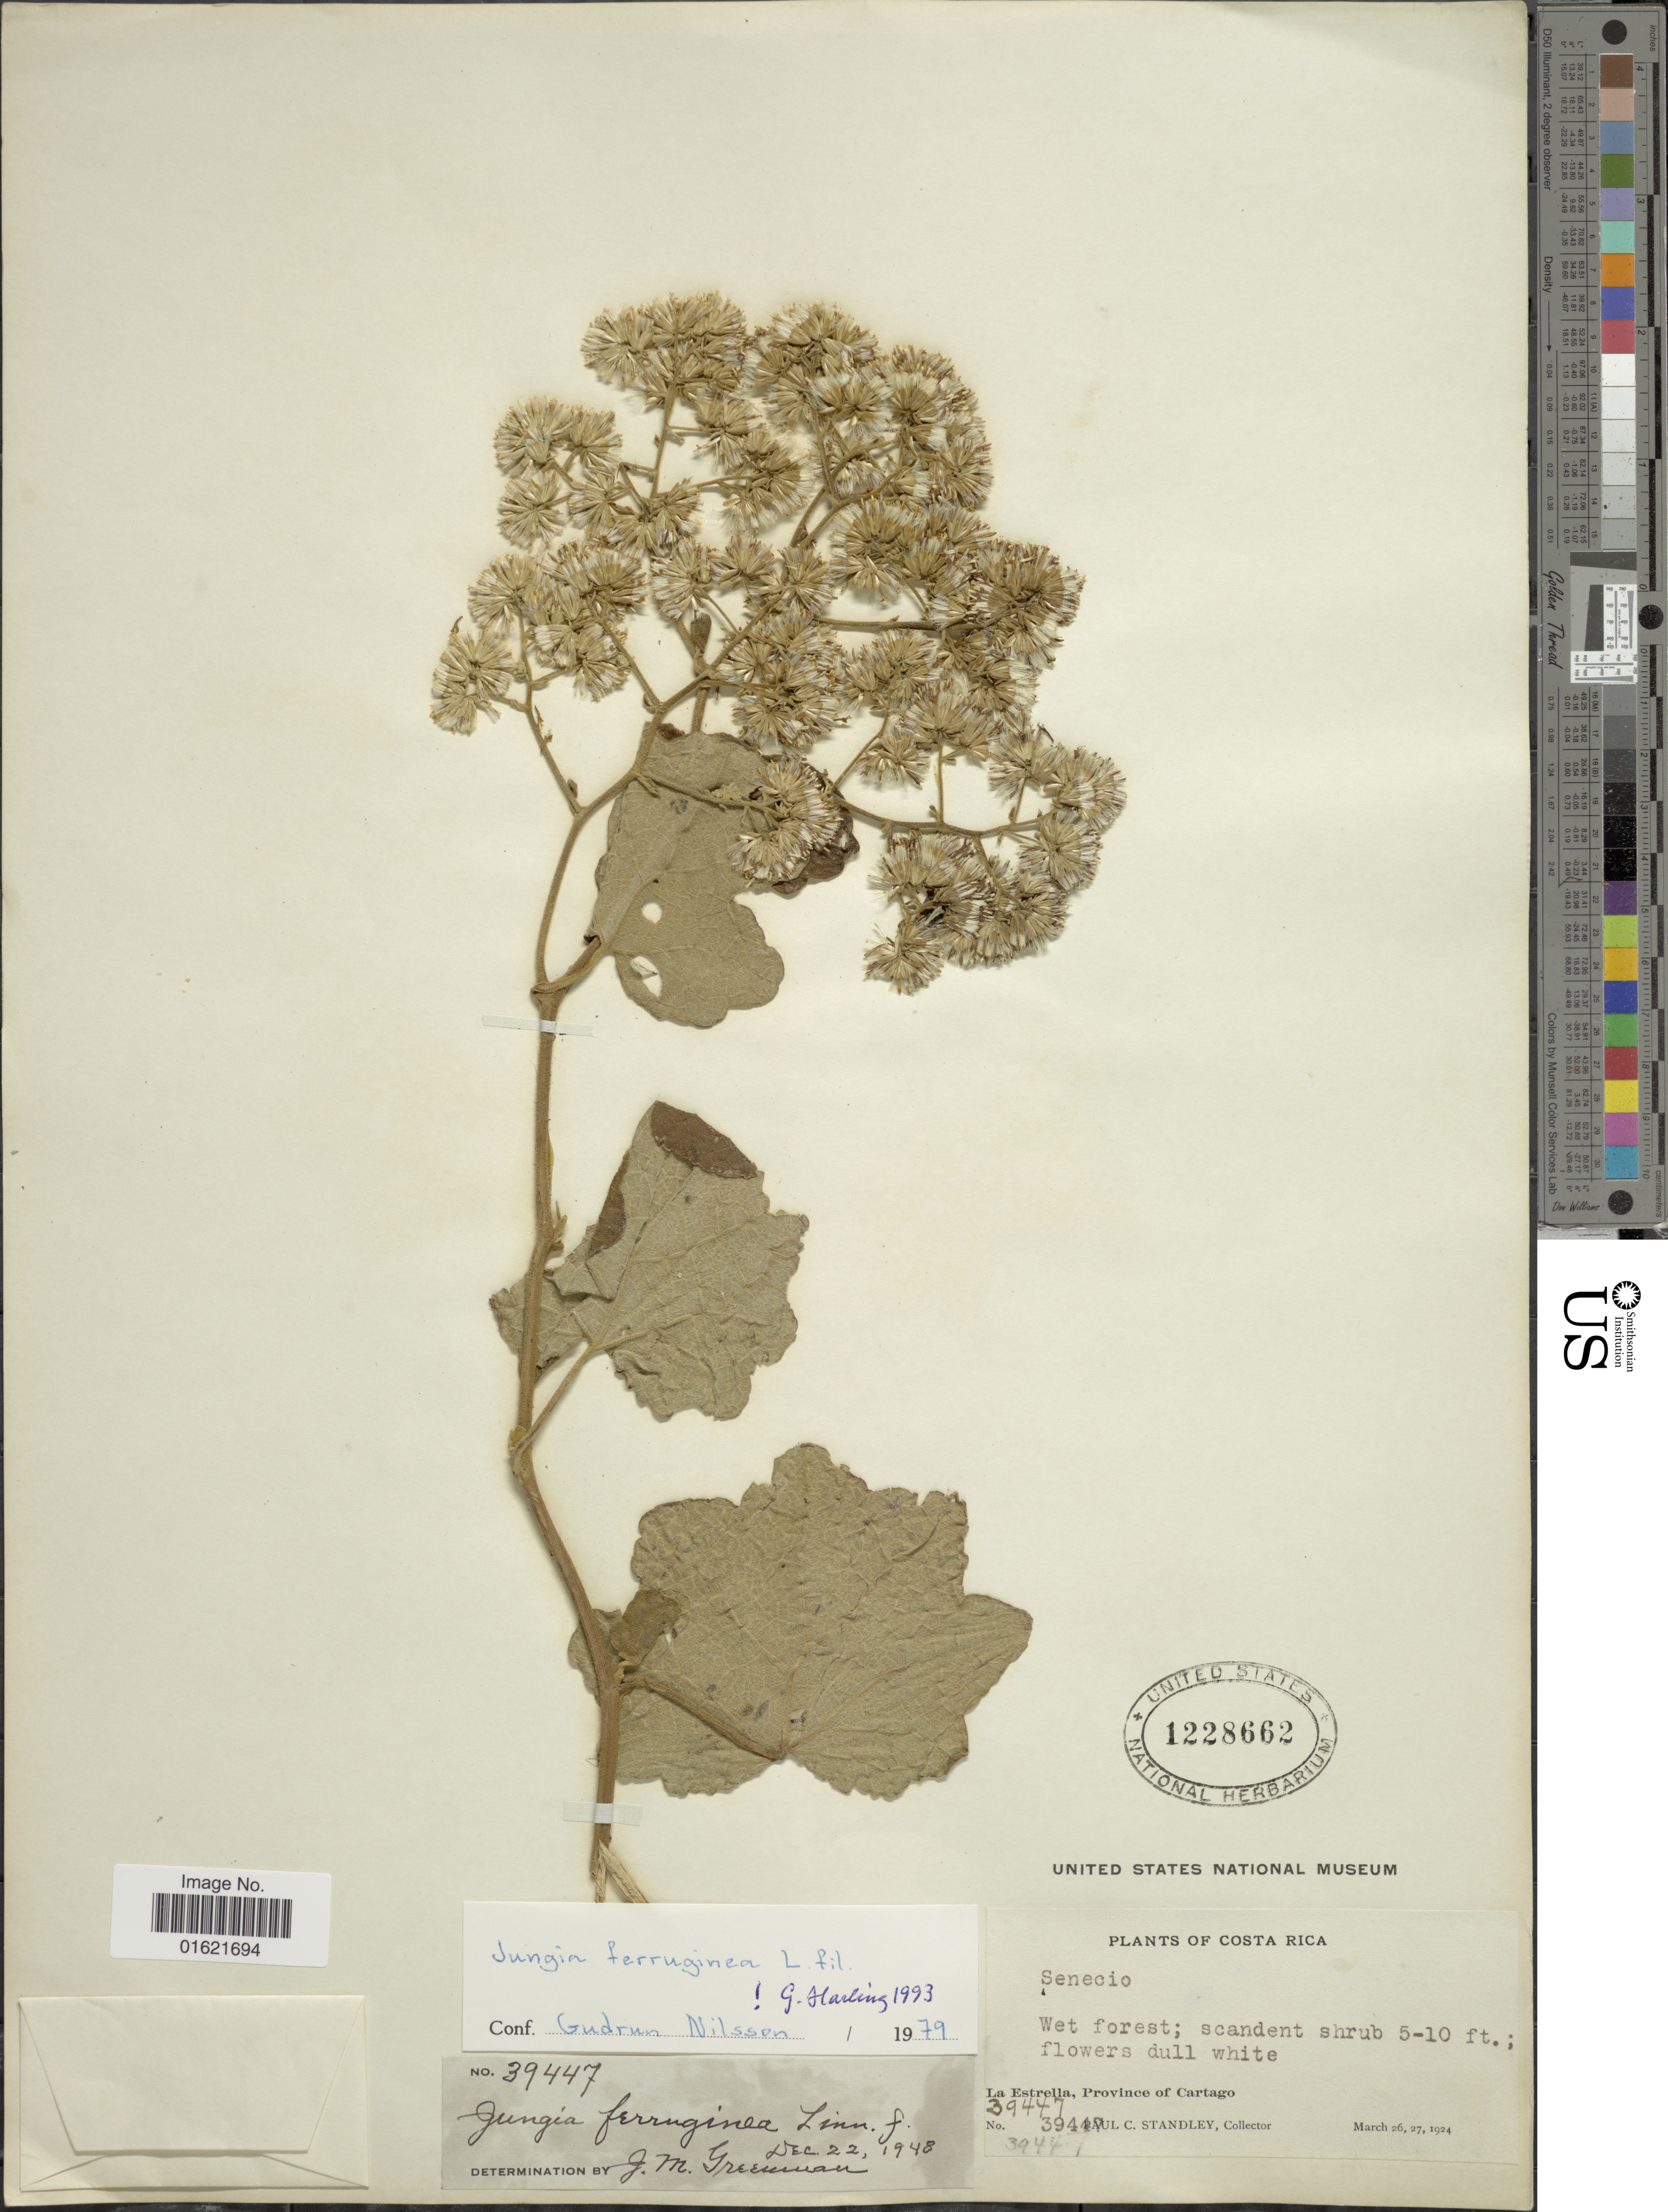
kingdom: Plantae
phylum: Tracheophyta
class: Magnoliopsida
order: Asterales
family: Asteraceae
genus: Jungia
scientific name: Jungia ferruginea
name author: L. f.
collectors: P. C. Standley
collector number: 39447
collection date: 1924-03-26/1924-03-27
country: Costa Rica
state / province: Cartago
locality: La Estrella, Province of Cartago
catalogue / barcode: US 1228662